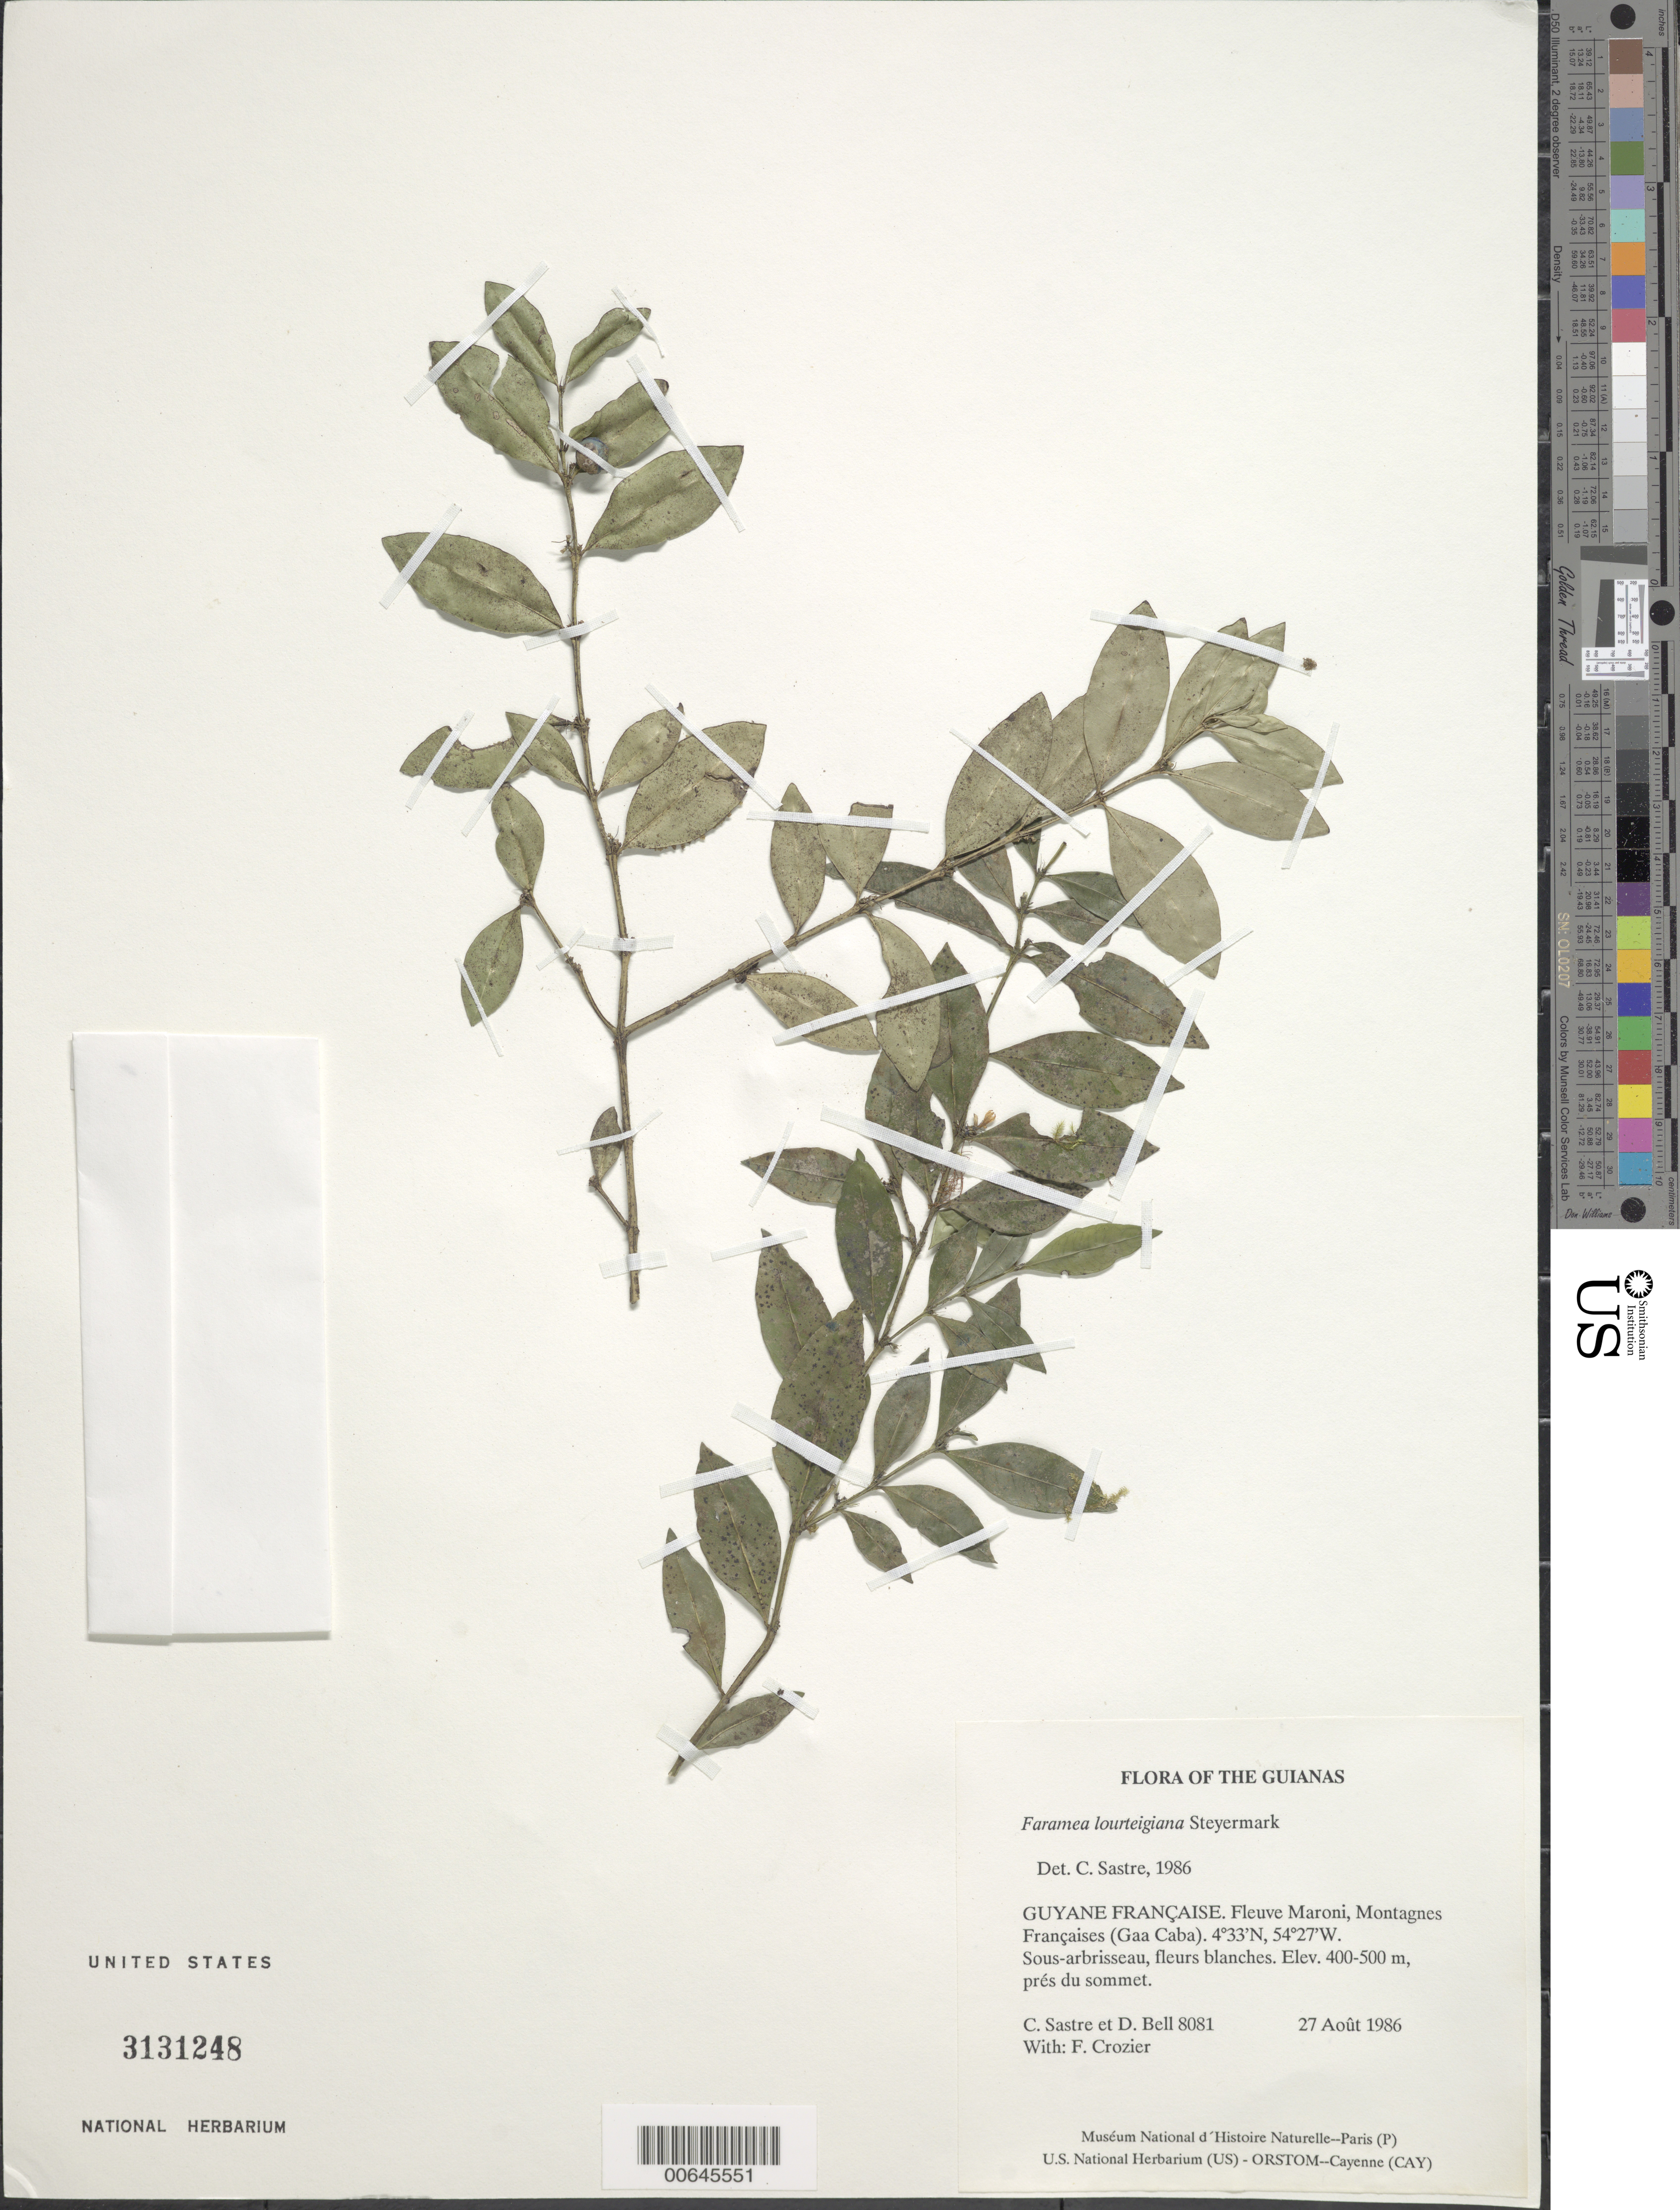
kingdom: Plantae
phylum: Tracheophyta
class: Magnoliopsida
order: Gentianales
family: Rubiaceae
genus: Faramea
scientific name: Faramea lourteigiana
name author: Steyerm.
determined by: Sastre, C. H. L.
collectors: C. H. L. Sastre, D. A. Bell & F. Crozier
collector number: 8081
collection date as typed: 27 August 1986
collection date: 1986-08-27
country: French Guiana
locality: Fleuve Maroni, Montagnes Françaises (Gaa Caba)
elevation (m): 400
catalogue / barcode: US 3131248